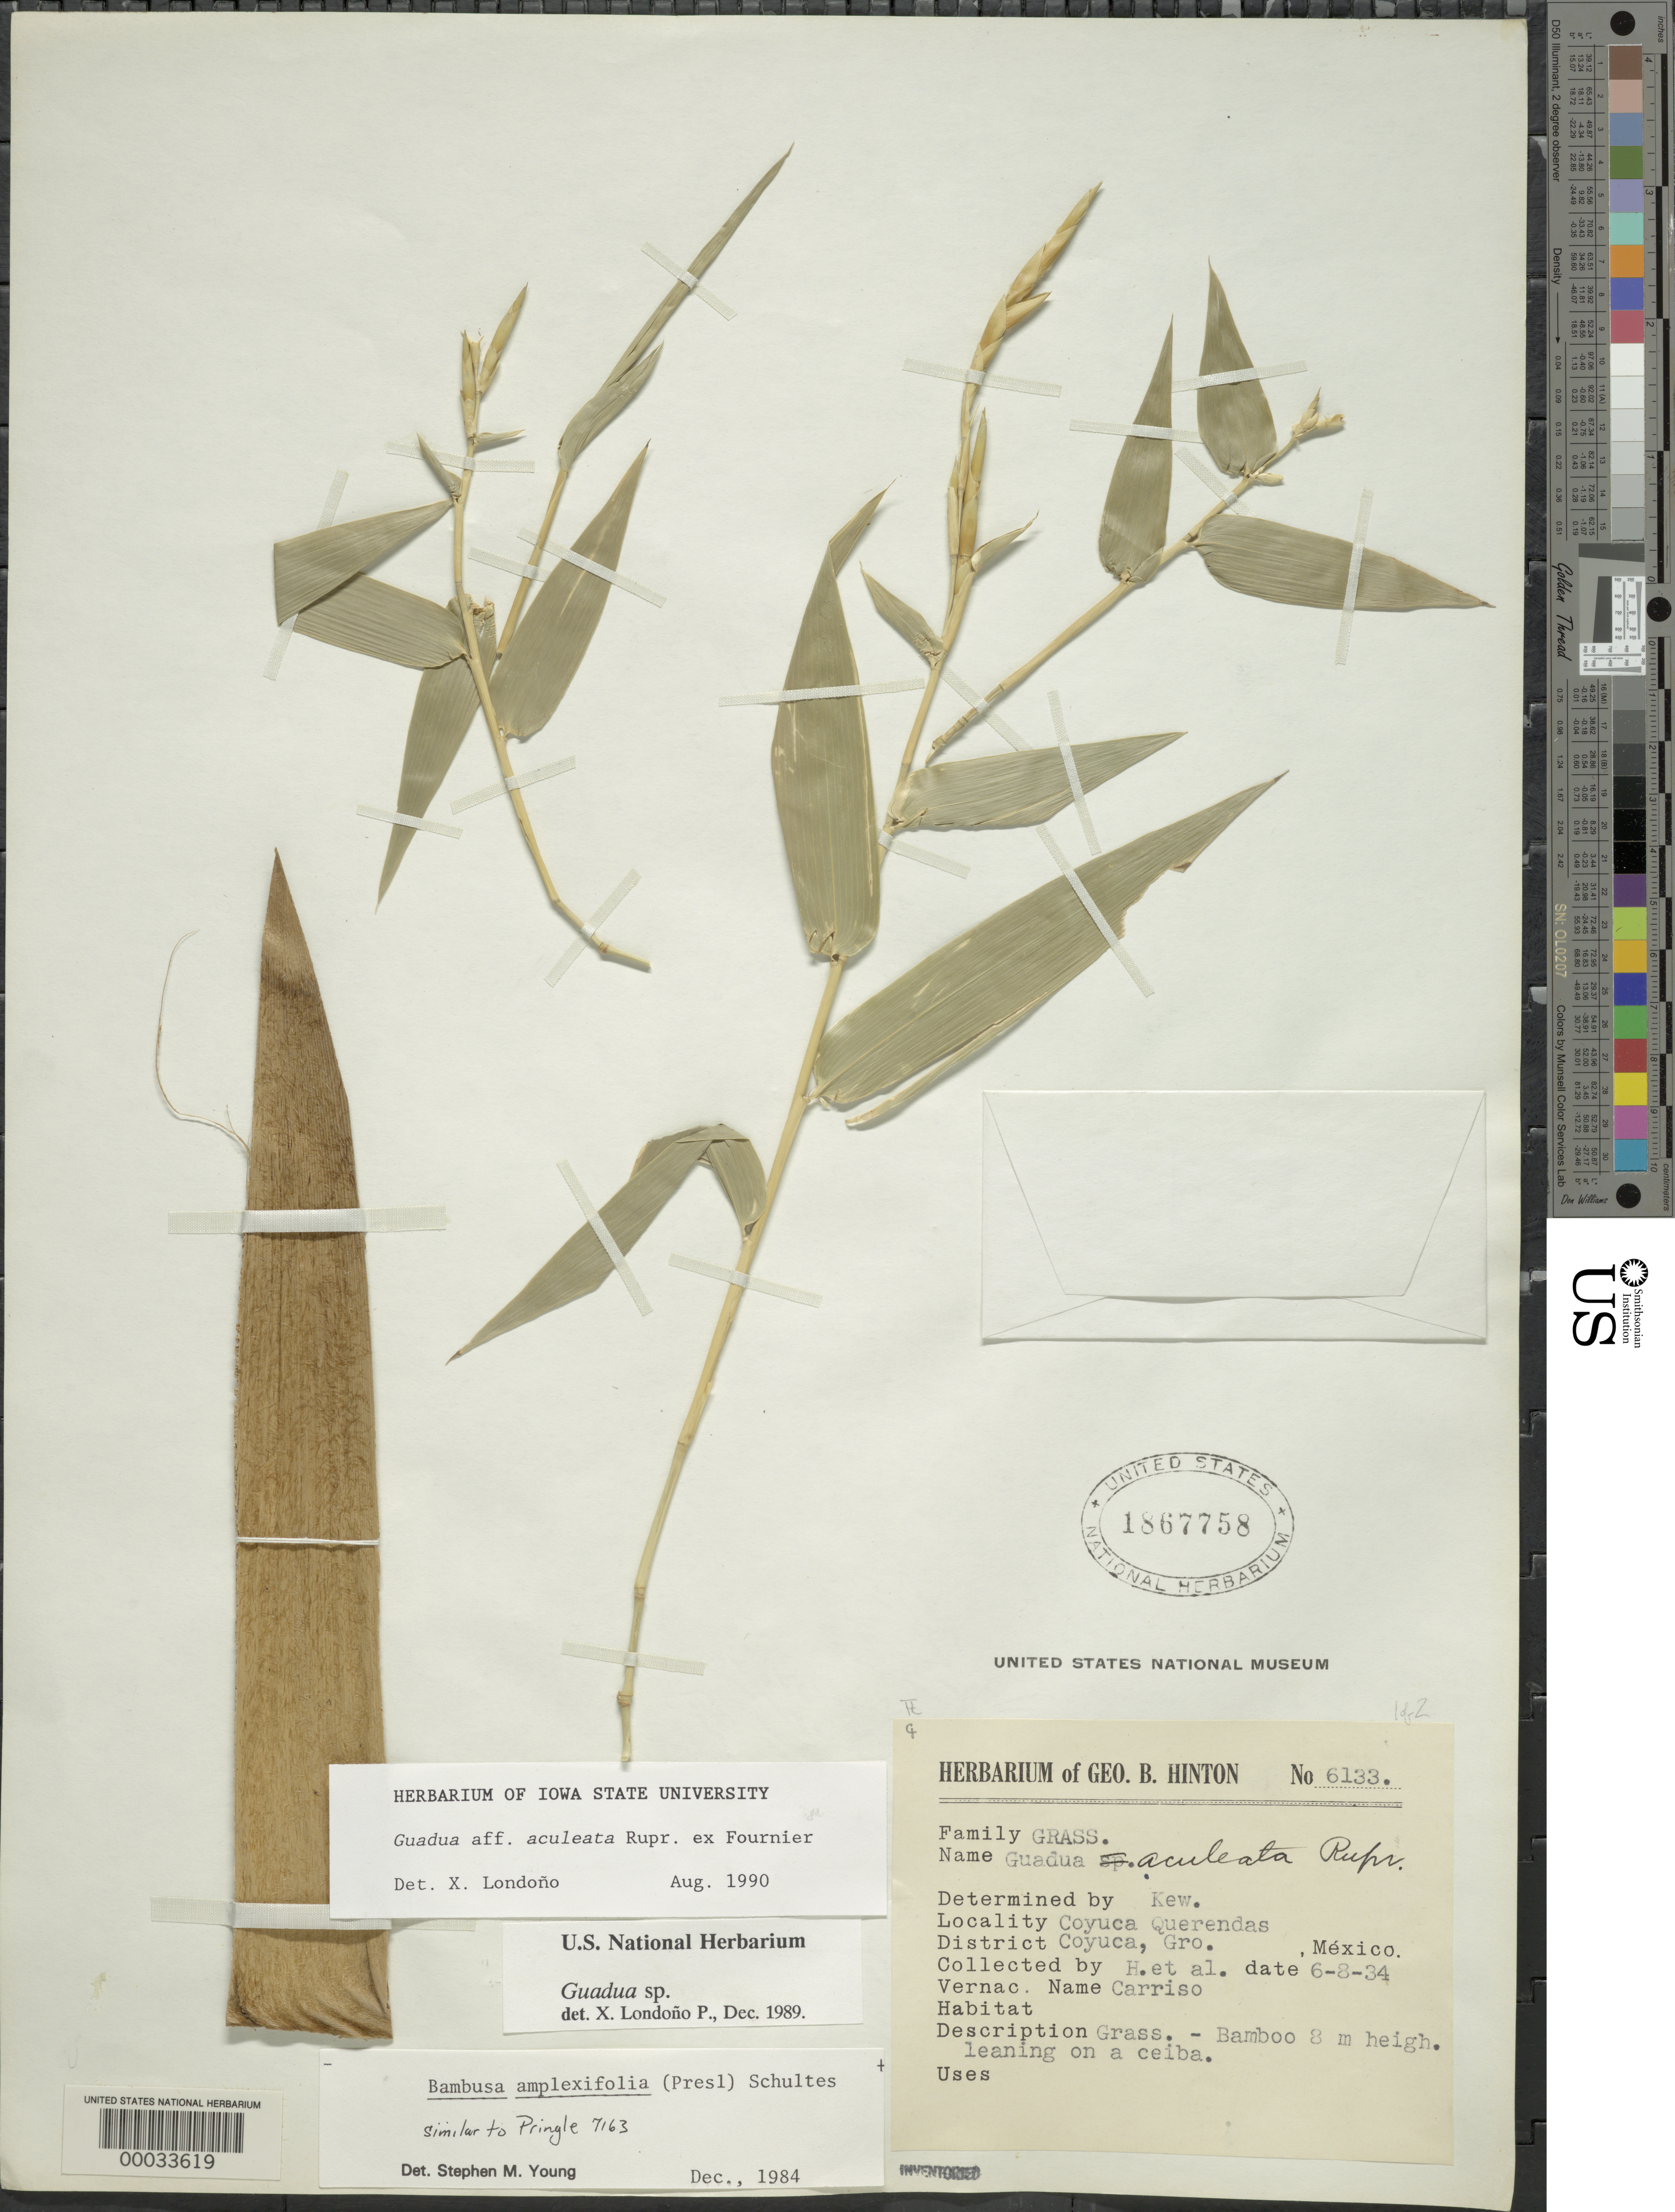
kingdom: Plantae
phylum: Tracheophyta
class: Liliopsida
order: Poales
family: Poaceae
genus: Guadua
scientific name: Guadua velutina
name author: Londoño & L.G. Clark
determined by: McMurchie, Elizabeth, (UNITED STATES)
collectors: G. B. Hinton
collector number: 6133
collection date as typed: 08 Jun 1934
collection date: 1934-06-08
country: Mexico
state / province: Guerrero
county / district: Coyuca De Benítez / Coyuca De Catalán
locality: Coyuca mun. (?), Coyuca Querendas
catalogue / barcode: US 1867758